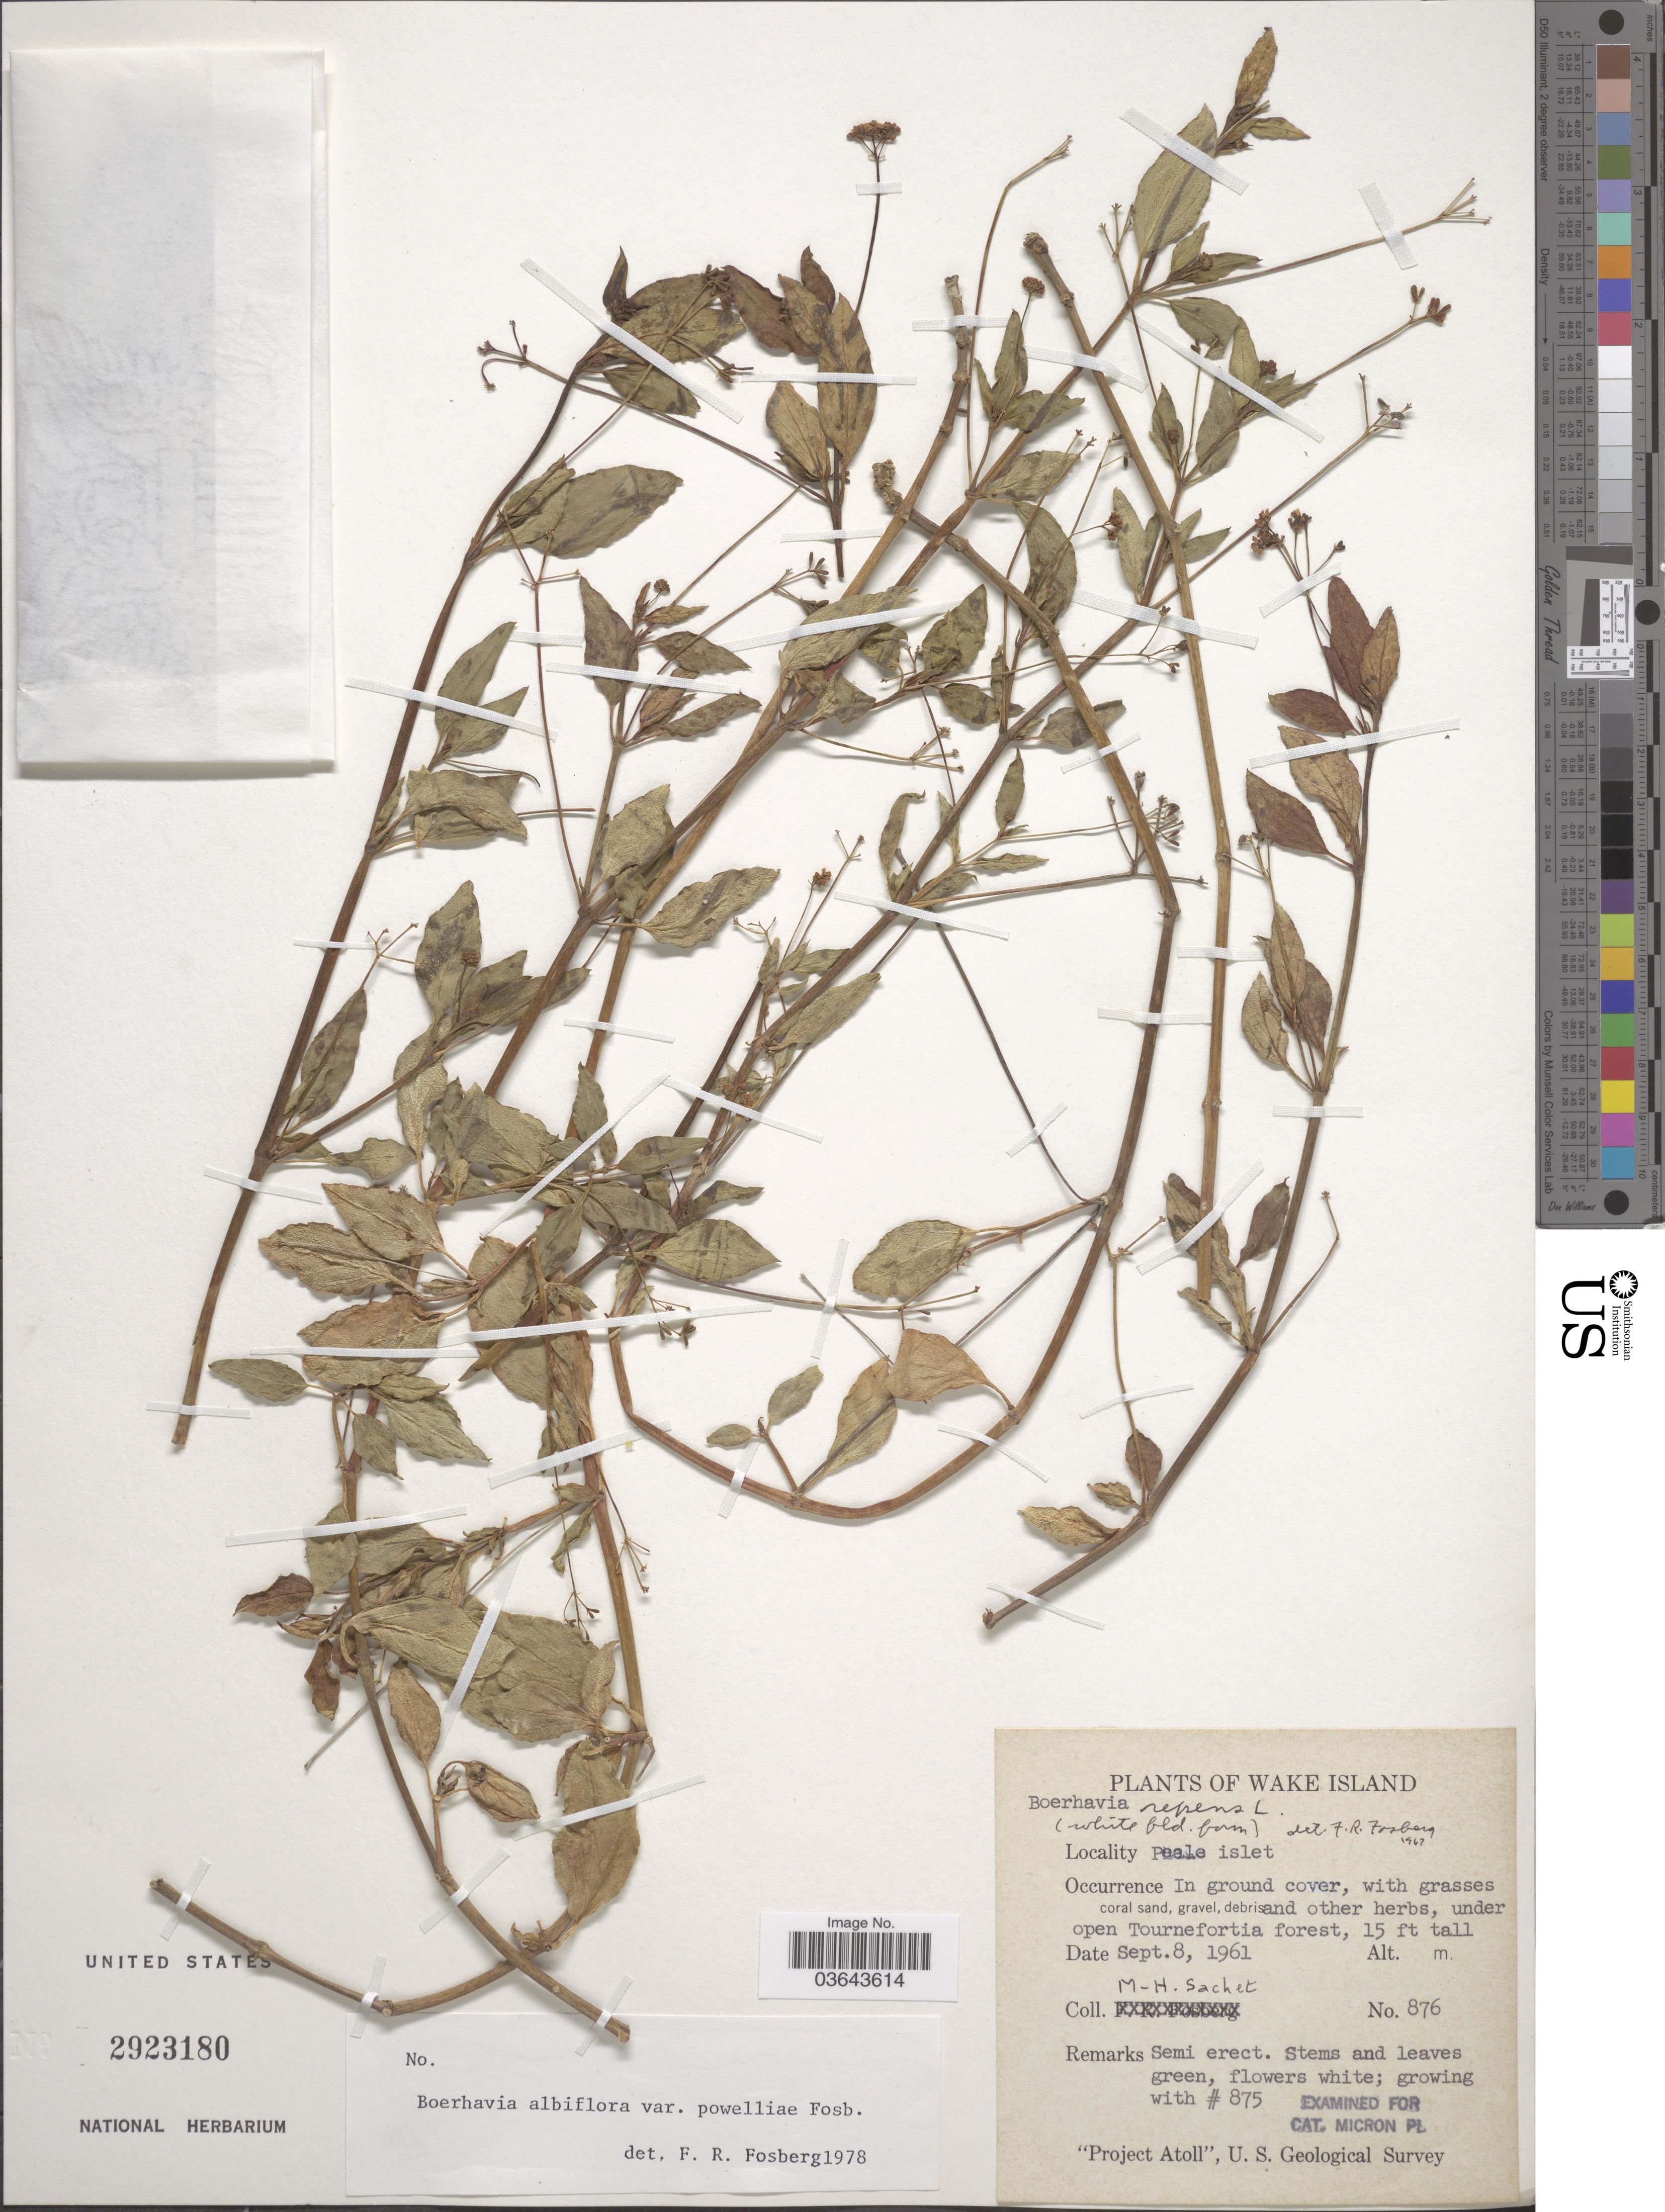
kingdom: Plantae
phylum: Tracheophyta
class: Magnoliopsida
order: Caryophyllales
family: Nyctaginaceae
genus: Boerhavia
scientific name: Boerhavia albiflora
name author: Fosberg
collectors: M.-H. Sachet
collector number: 876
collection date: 1961-09-08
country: U.S. Administered Pacific Islands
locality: Wake Island. Peale islet.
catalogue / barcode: US 2923180